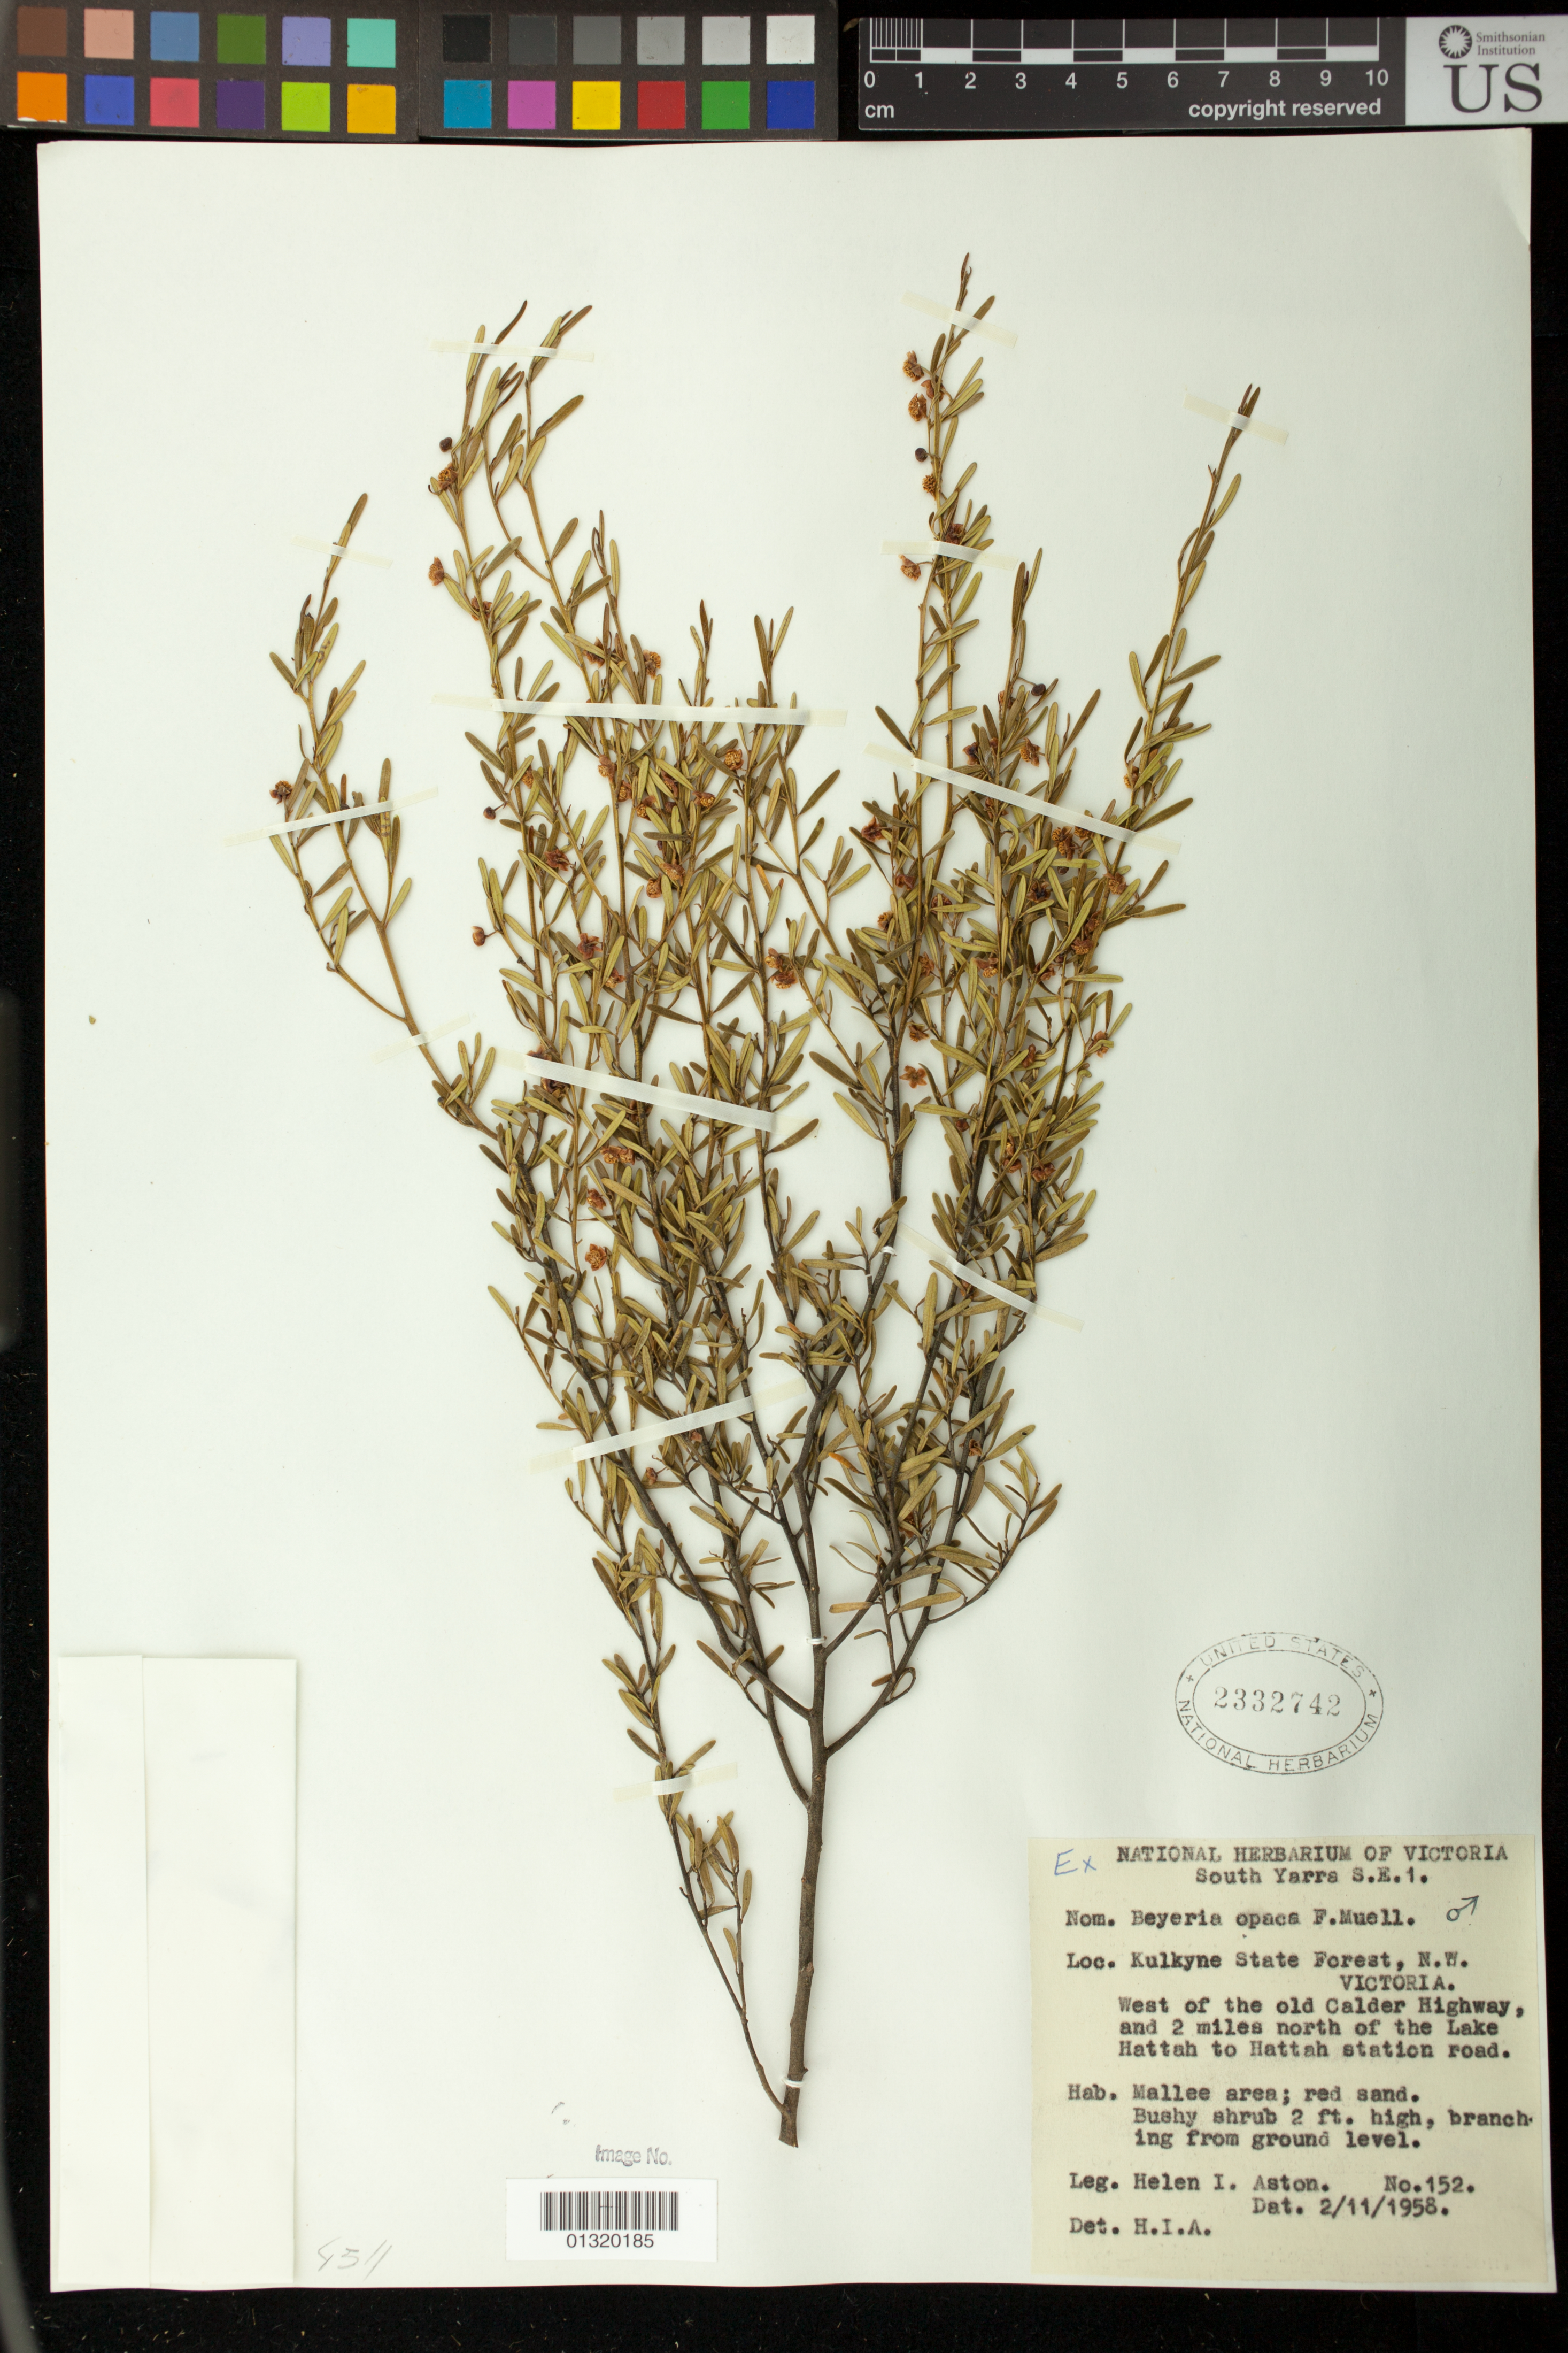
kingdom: Plantae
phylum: Tracheophyta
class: Magnoliopsida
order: Malpighiales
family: Euphorbiaceae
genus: Beyeria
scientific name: Beyeria opaca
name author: F. Muell.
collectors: H. I. Aston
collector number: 152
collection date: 1958-11-02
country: Australia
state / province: Victoria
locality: Kulkyne State Forest, N.W. VICTORIA; West of the old Calder Highway, and 2 miles north of the Lake Hattah to Hattah station road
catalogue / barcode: US 2332742